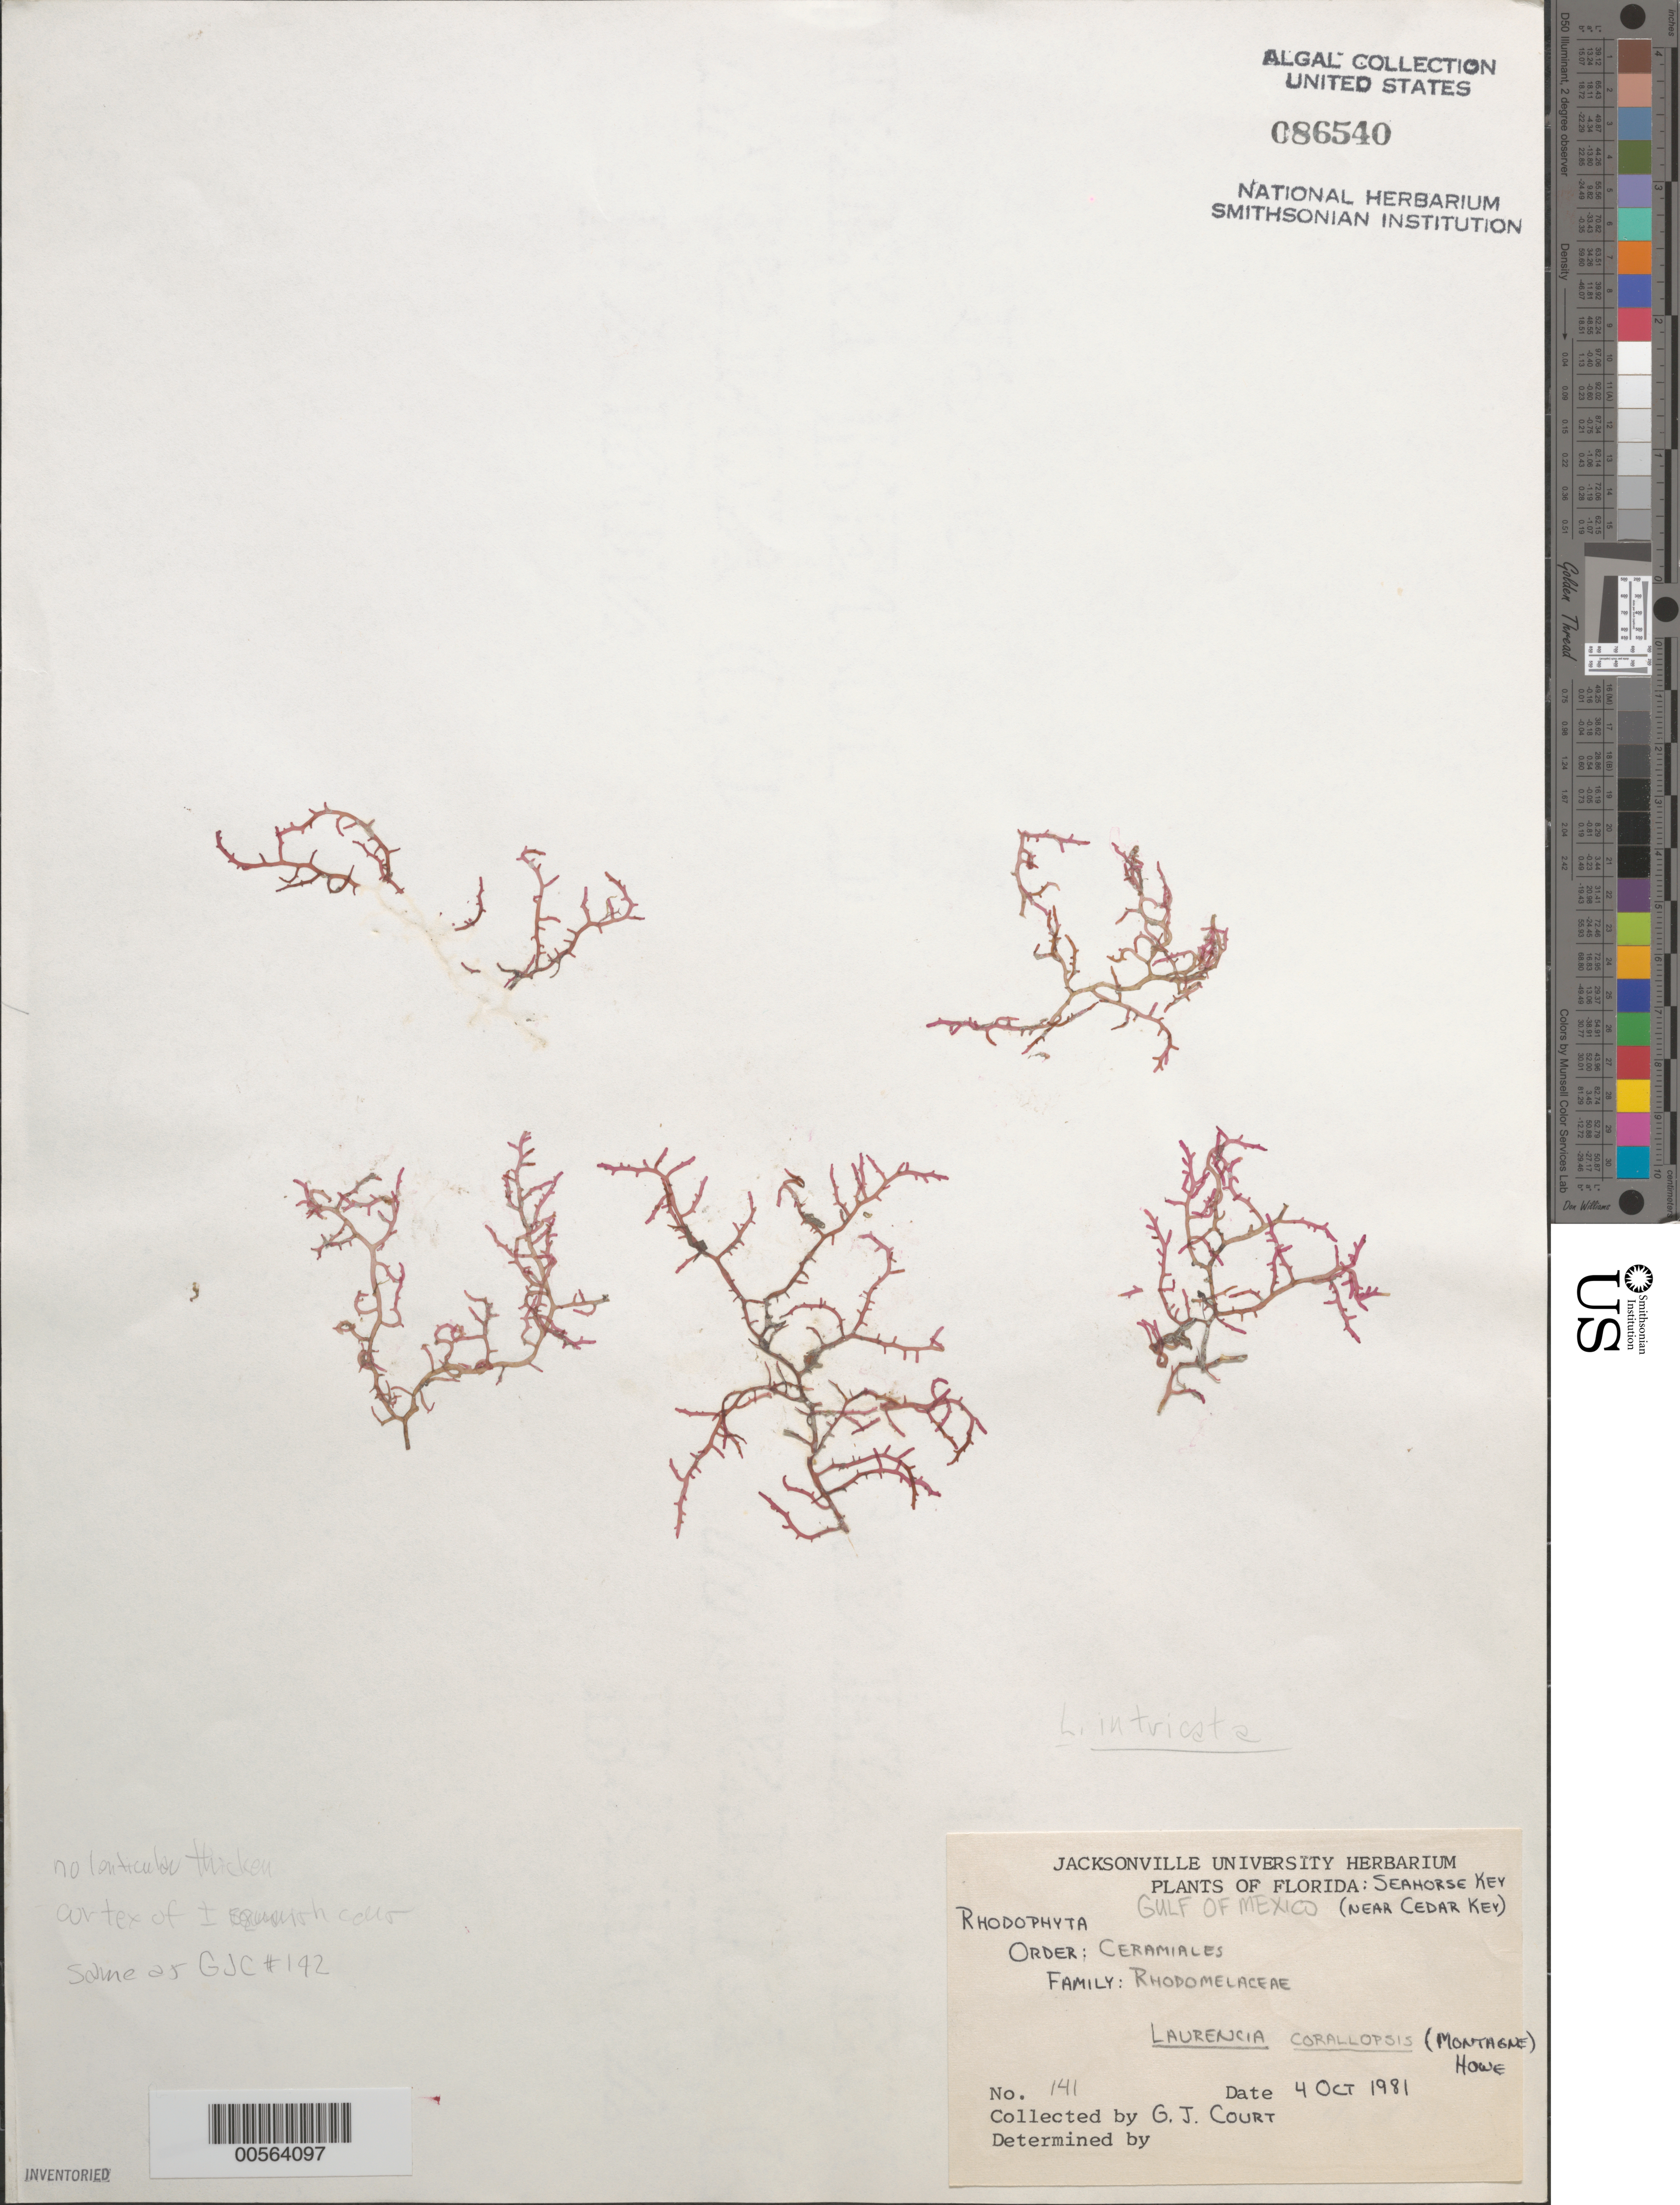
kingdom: Plantae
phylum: Rhodophyta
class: Florideophyceae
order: Ceramiales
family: Rhodomelaceae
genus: Palisada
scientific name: Palisada corallopsis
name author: (Montagne) Sentíes et al.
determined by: Algae name updating Project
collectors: G. Court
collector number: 141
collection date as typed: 04 Oct 1981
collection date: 1981-10-04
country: United States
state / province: Florida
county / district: Levy County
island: Seahorse Key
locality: Near Cedar Key (town)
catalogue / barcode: US 86540